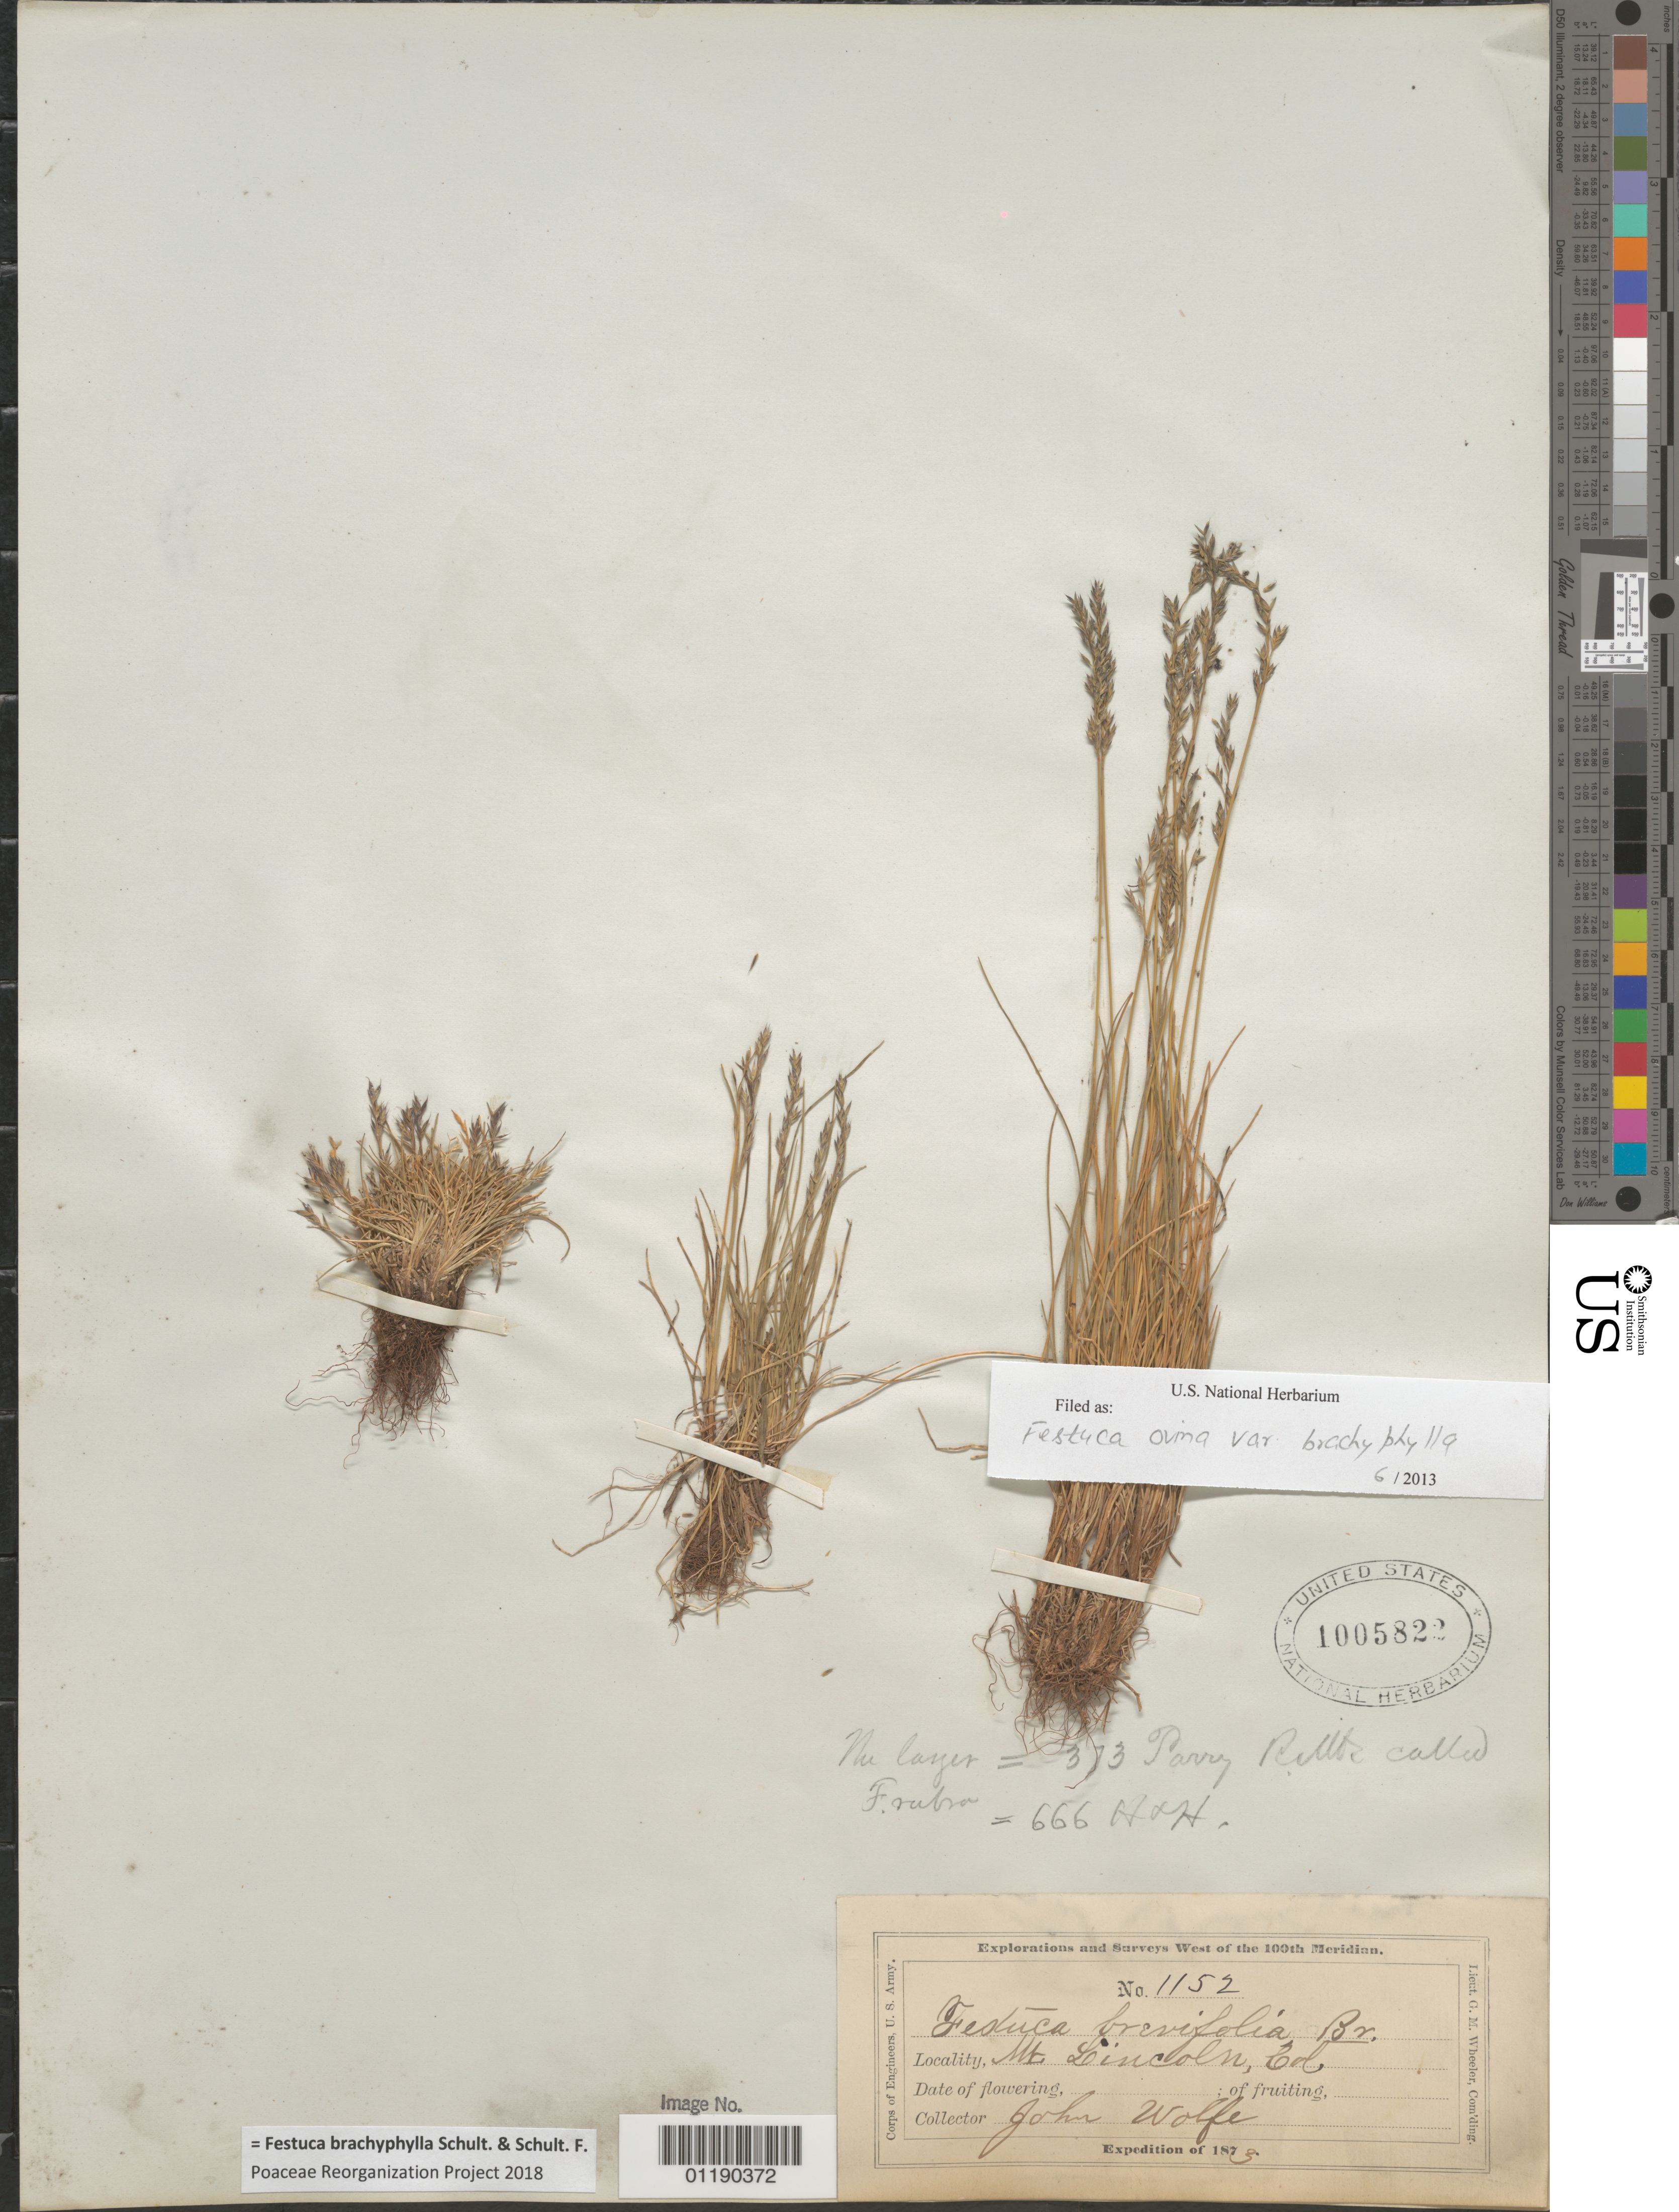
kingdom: Plantae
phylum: Tracheophyta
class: Liliopsida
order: Poales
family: Poaceae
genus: Festuca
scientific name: Festuca brachyphylla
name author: Schult. & Schult. f.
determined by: Poaceae Reorganization Project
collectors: J. Wolf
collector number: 1152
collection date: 1873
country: United States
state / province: Colorado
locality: Mt. Lincoln.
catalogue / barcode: US 1005822